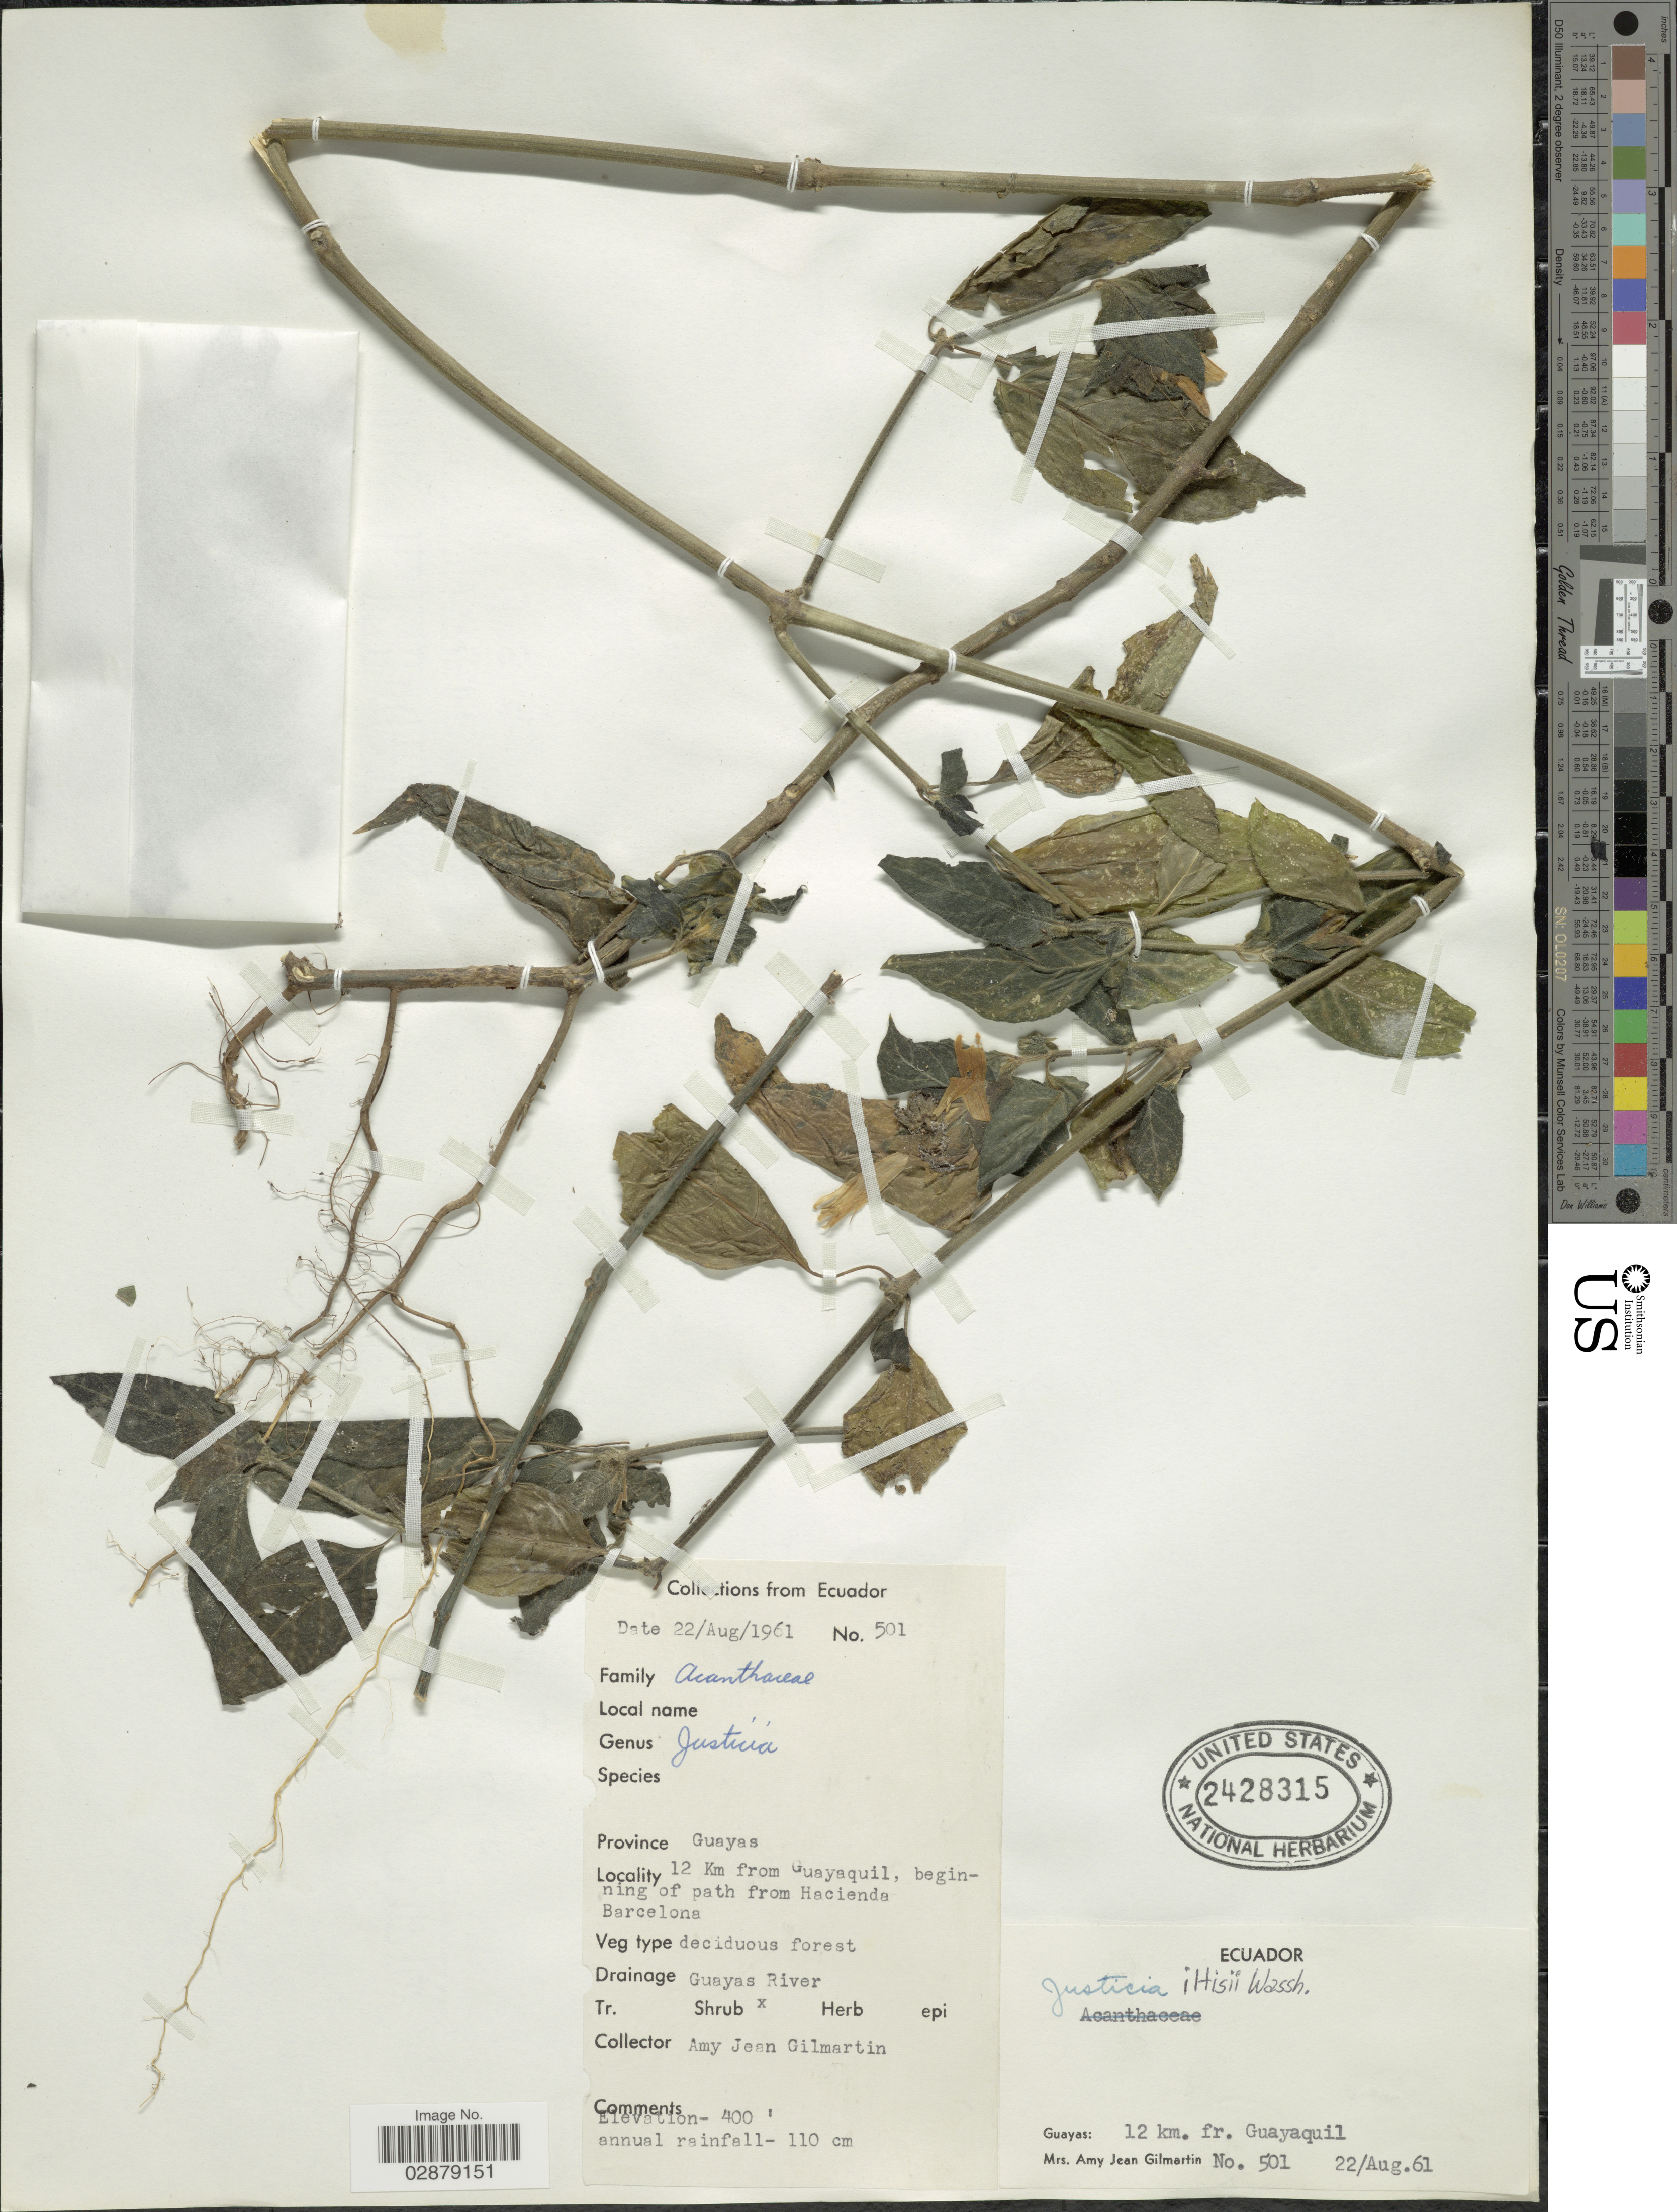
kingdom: Plantae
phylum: Tracheophyta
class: Magnoliopsida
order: Lamiales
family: Acanthaceae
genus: Justicia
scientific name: Justicia iltisii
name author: Wassh.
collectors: A. J. Gilmartin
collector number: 501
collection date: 1961-08-22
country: Ecuador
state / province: Guayas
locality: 12 km from Guayaquil, beginning of path from Hacienda Barcelona.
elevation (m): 122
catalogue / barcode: US 2428315